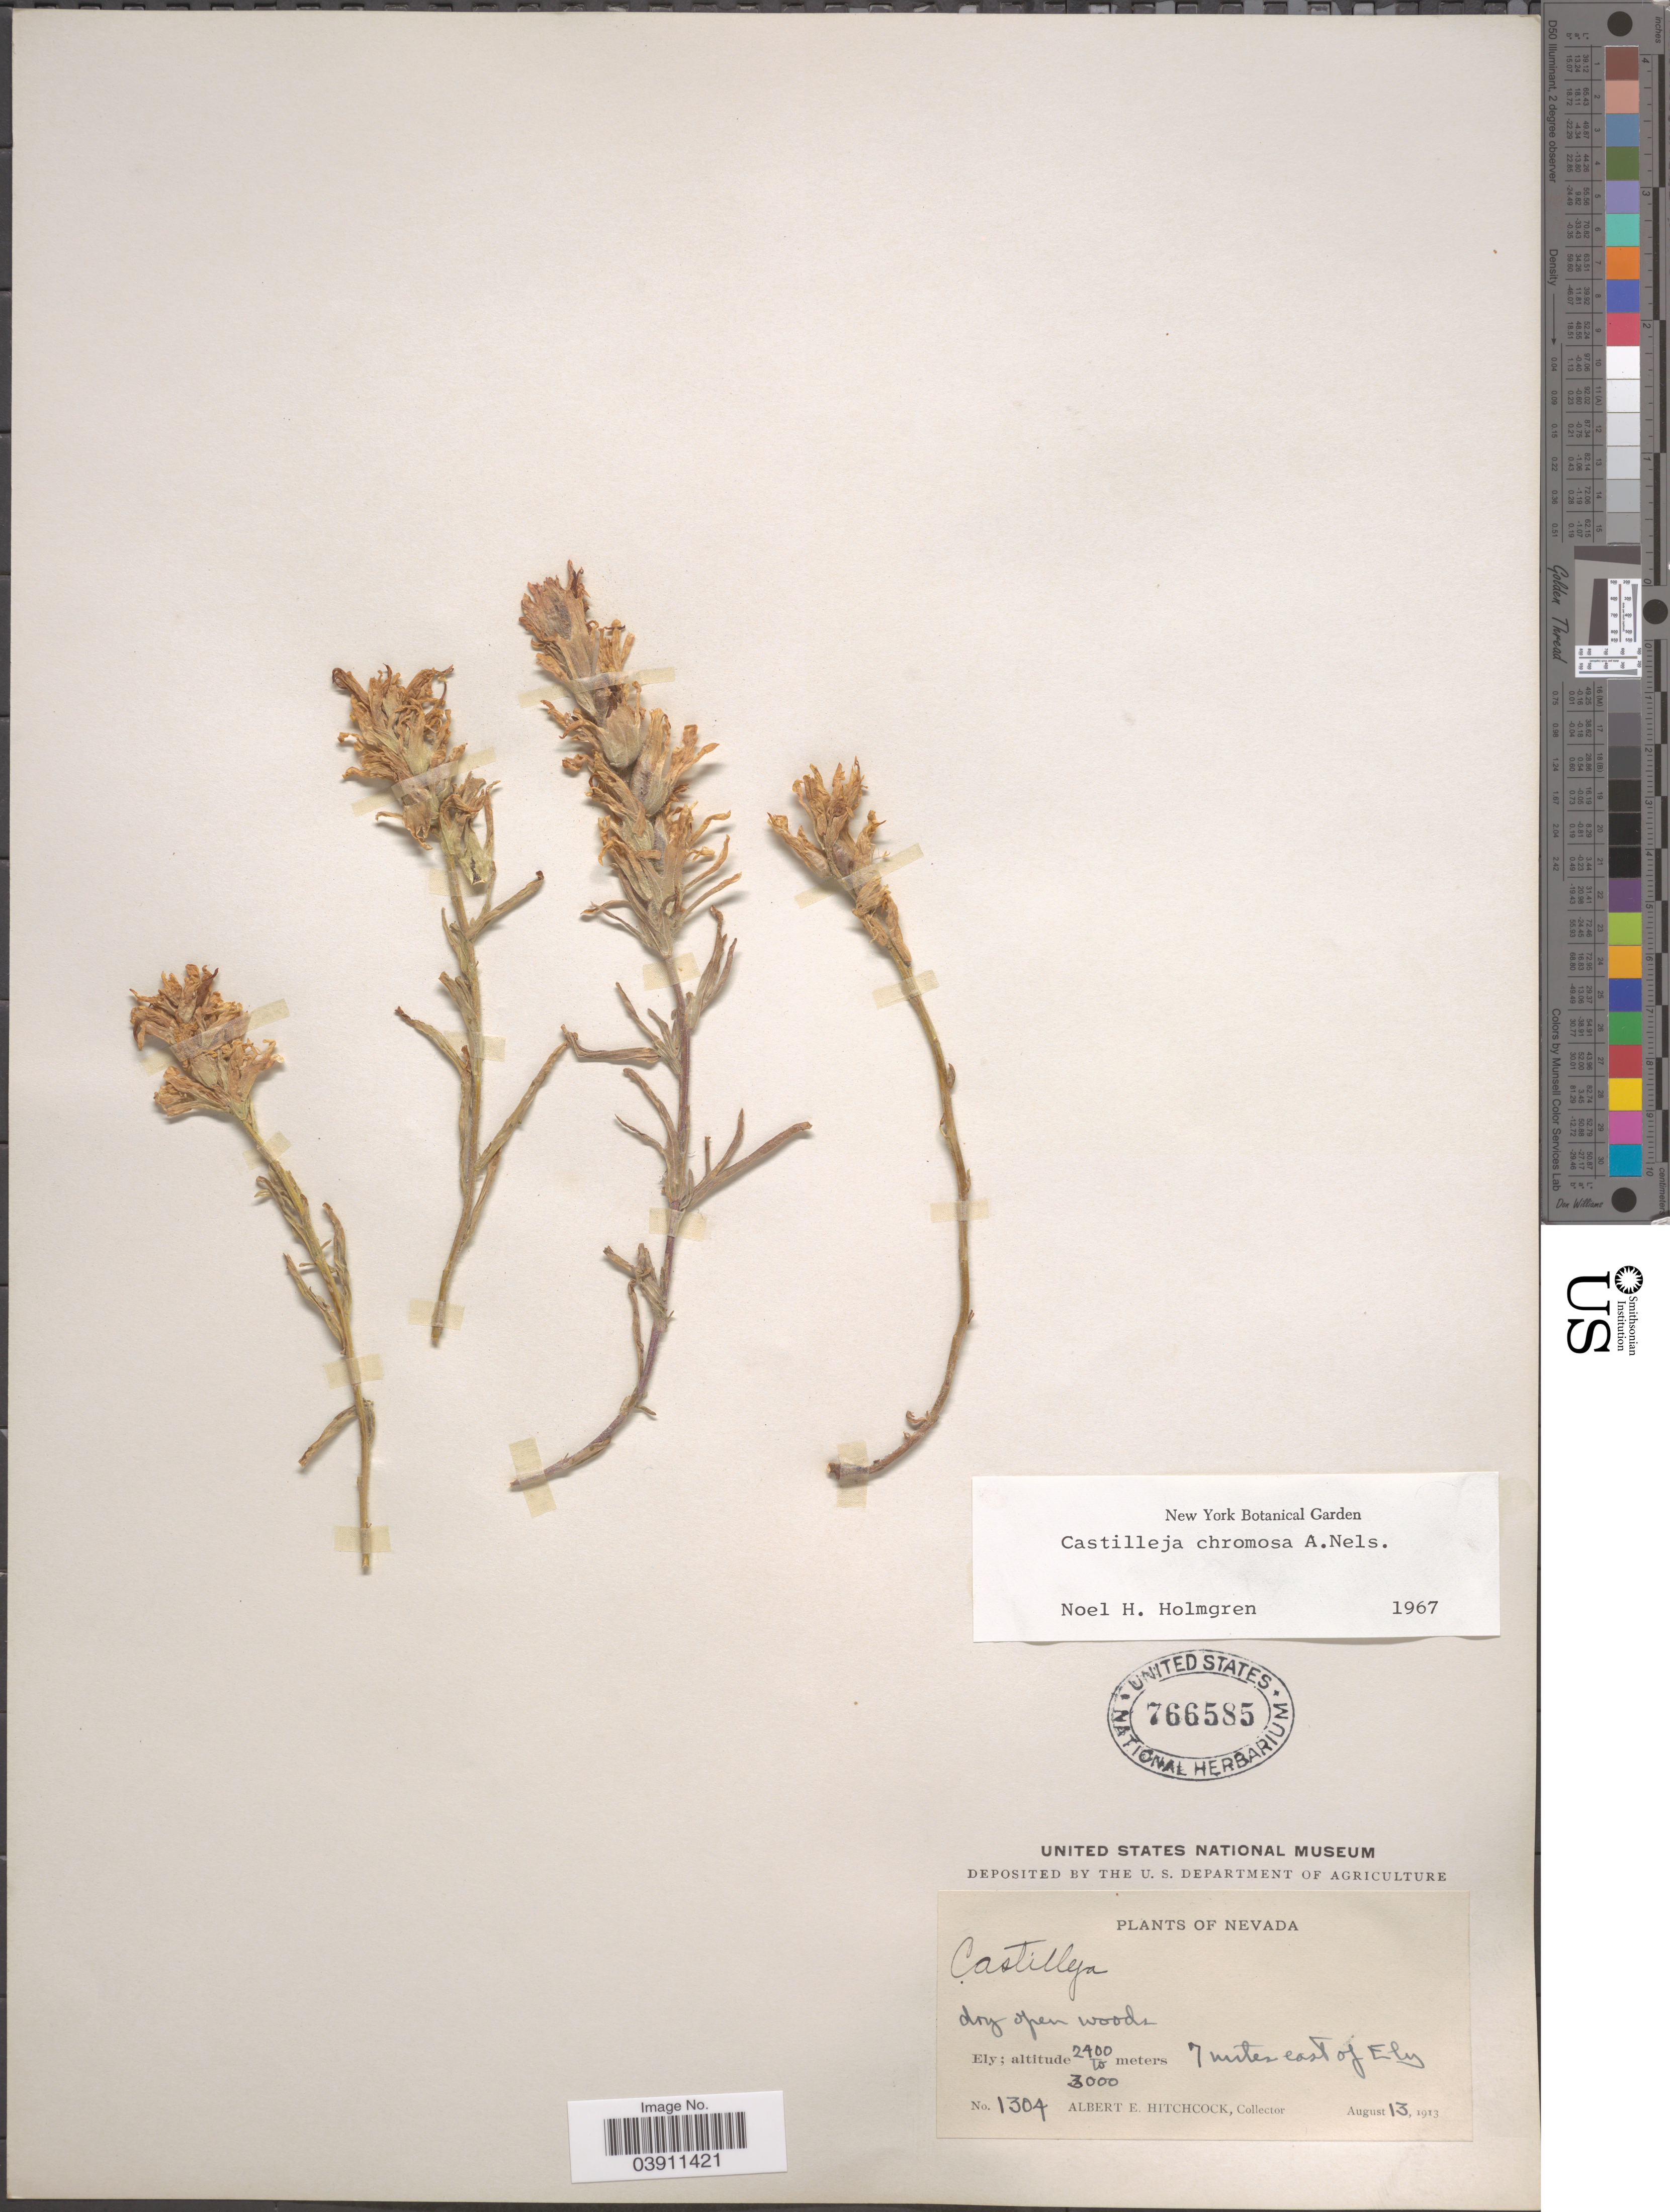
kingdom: Plantae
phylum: Tracheophyta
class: Magnoliopsida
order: Lamiales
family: Orobanchaceae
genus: Castilleja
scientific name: Castilleja chromosa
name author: A. Nelson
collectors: A. Hitchcock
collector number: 1304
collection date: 1913-08-13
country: United States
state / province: Nevada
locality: Ely; 7 miles east of Ely.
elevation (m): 2400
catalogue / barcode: US 766585